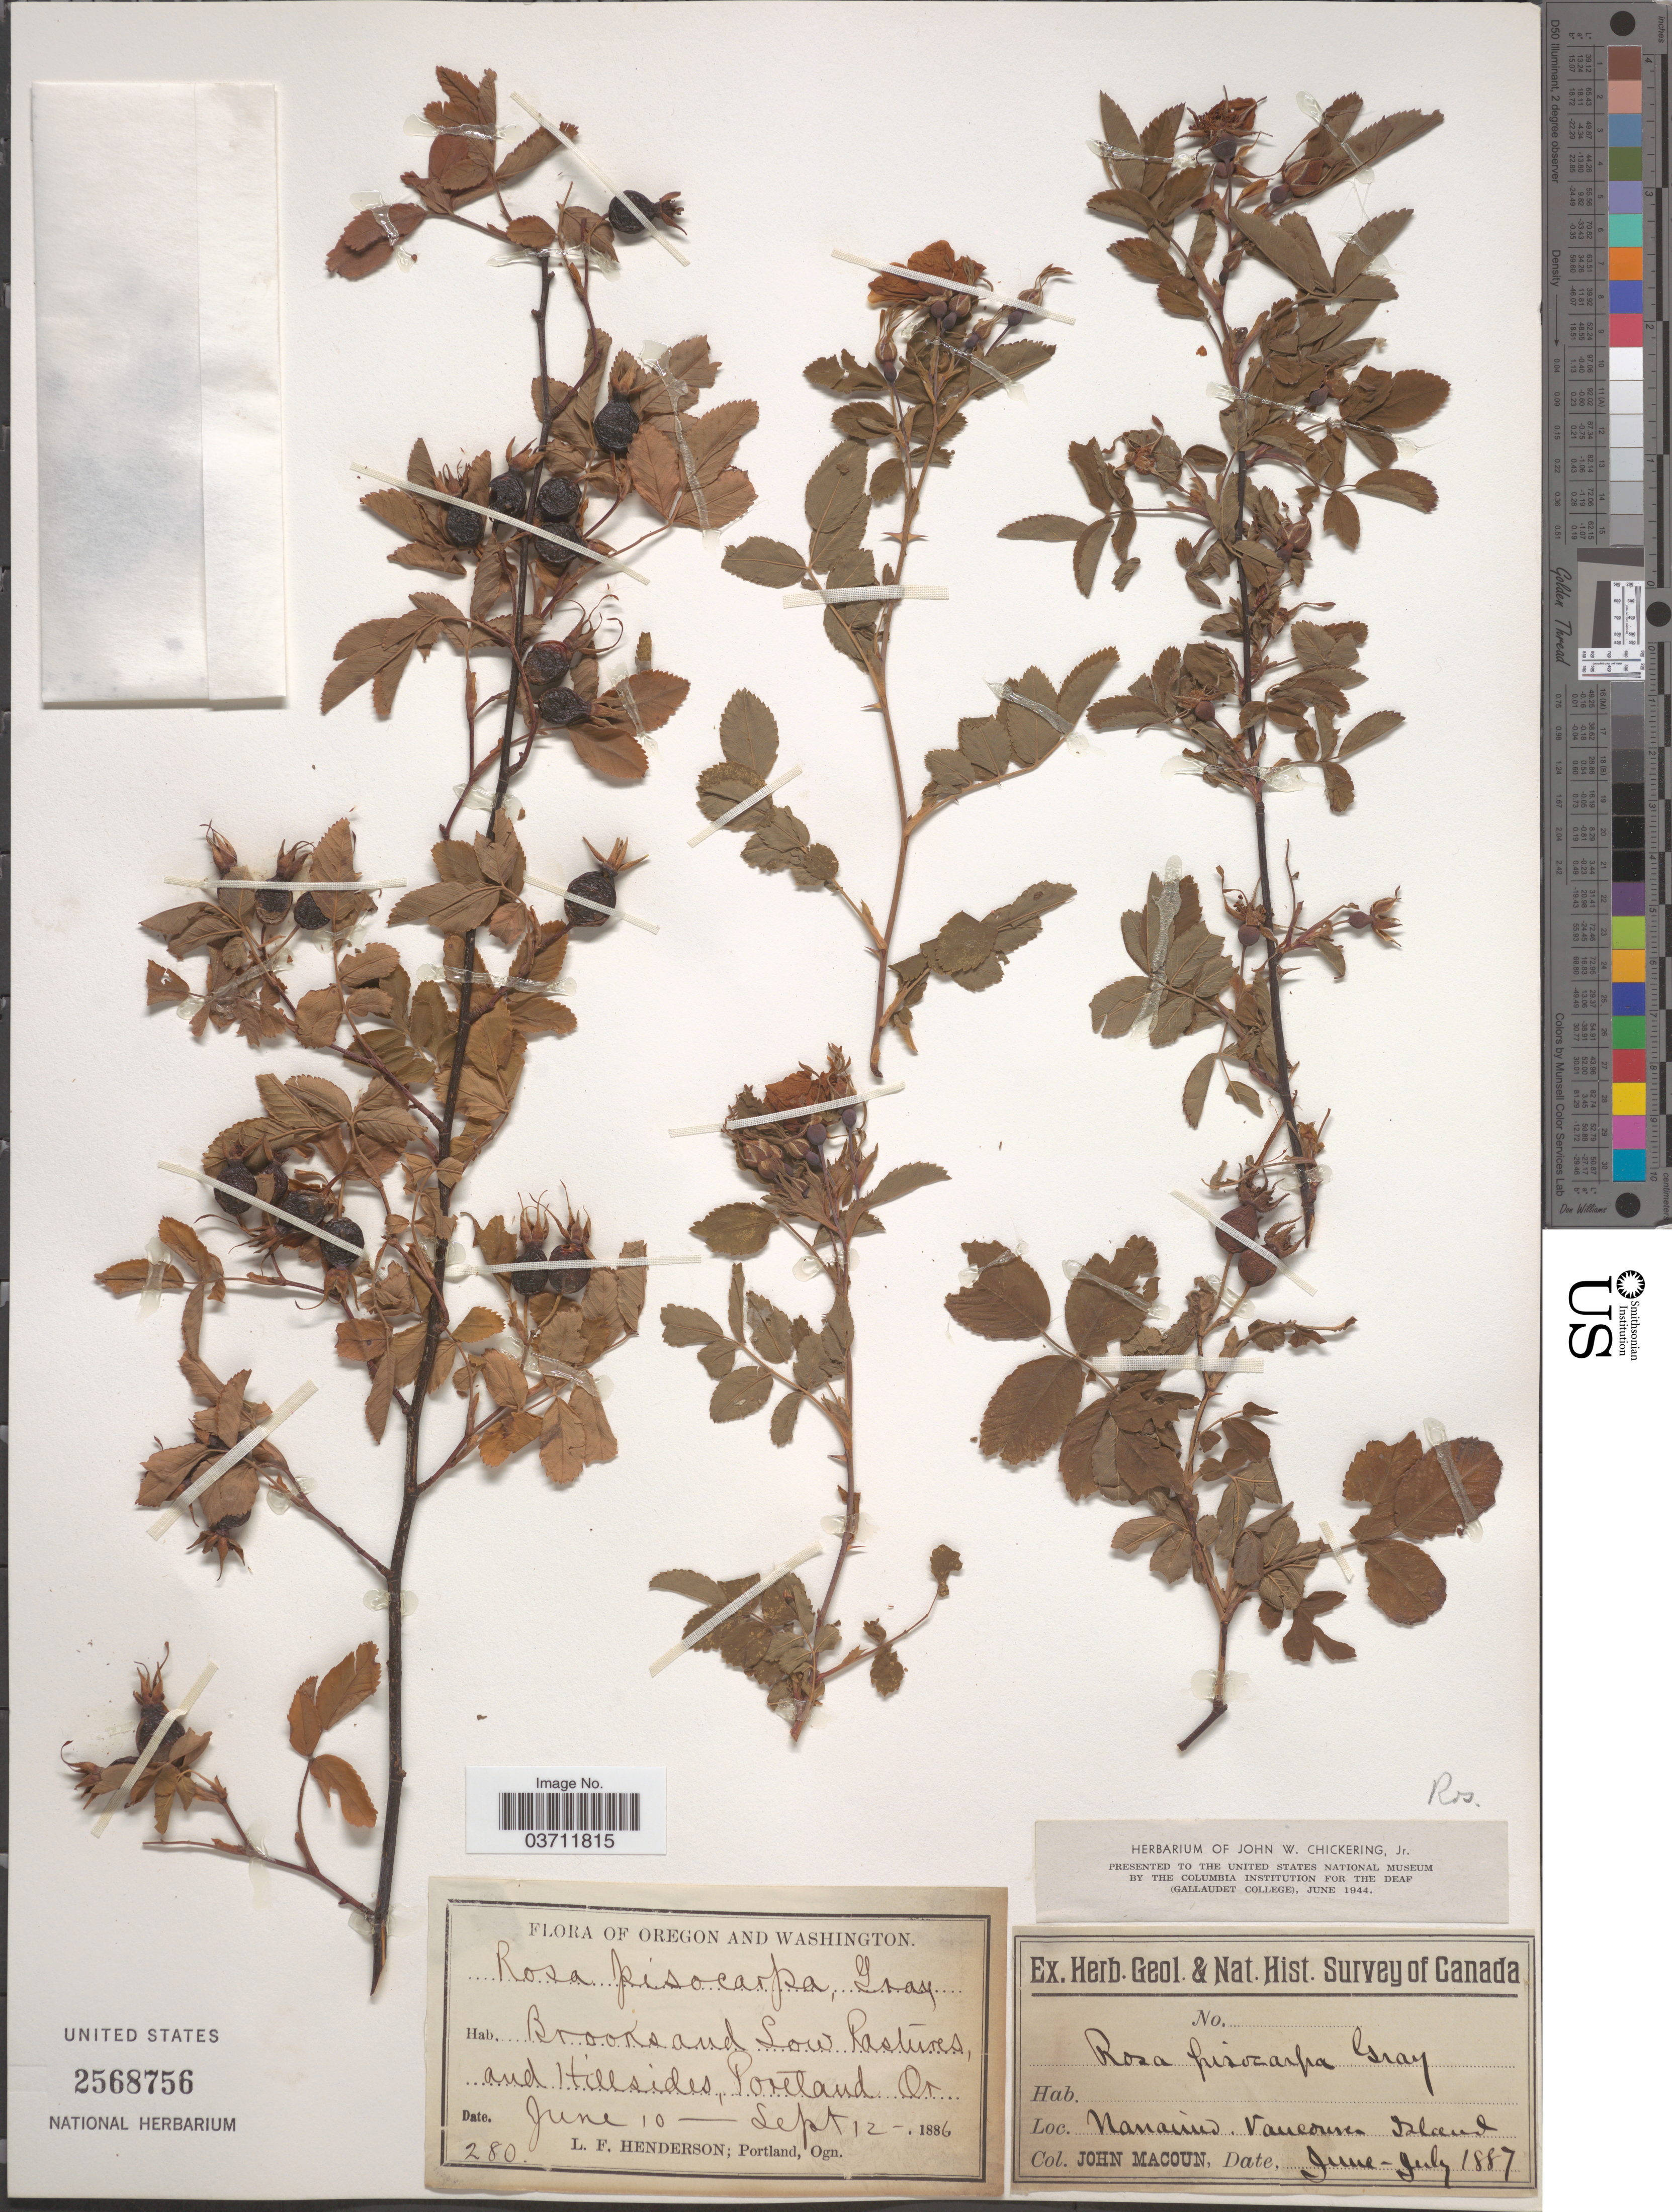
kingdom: Plantae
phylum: Tracheophyta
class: Magnoliopsida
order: Rosales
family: Rosaceae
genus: Rosa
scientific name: Rosa pisocarpa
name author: A. Gray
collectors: L. Henderson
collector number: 280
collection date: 1886-06-10/1886-09-12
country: United States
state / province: Oregon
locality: Brooks and Low Pastures, and Hillsides, Portland.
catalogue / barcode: US 2568756